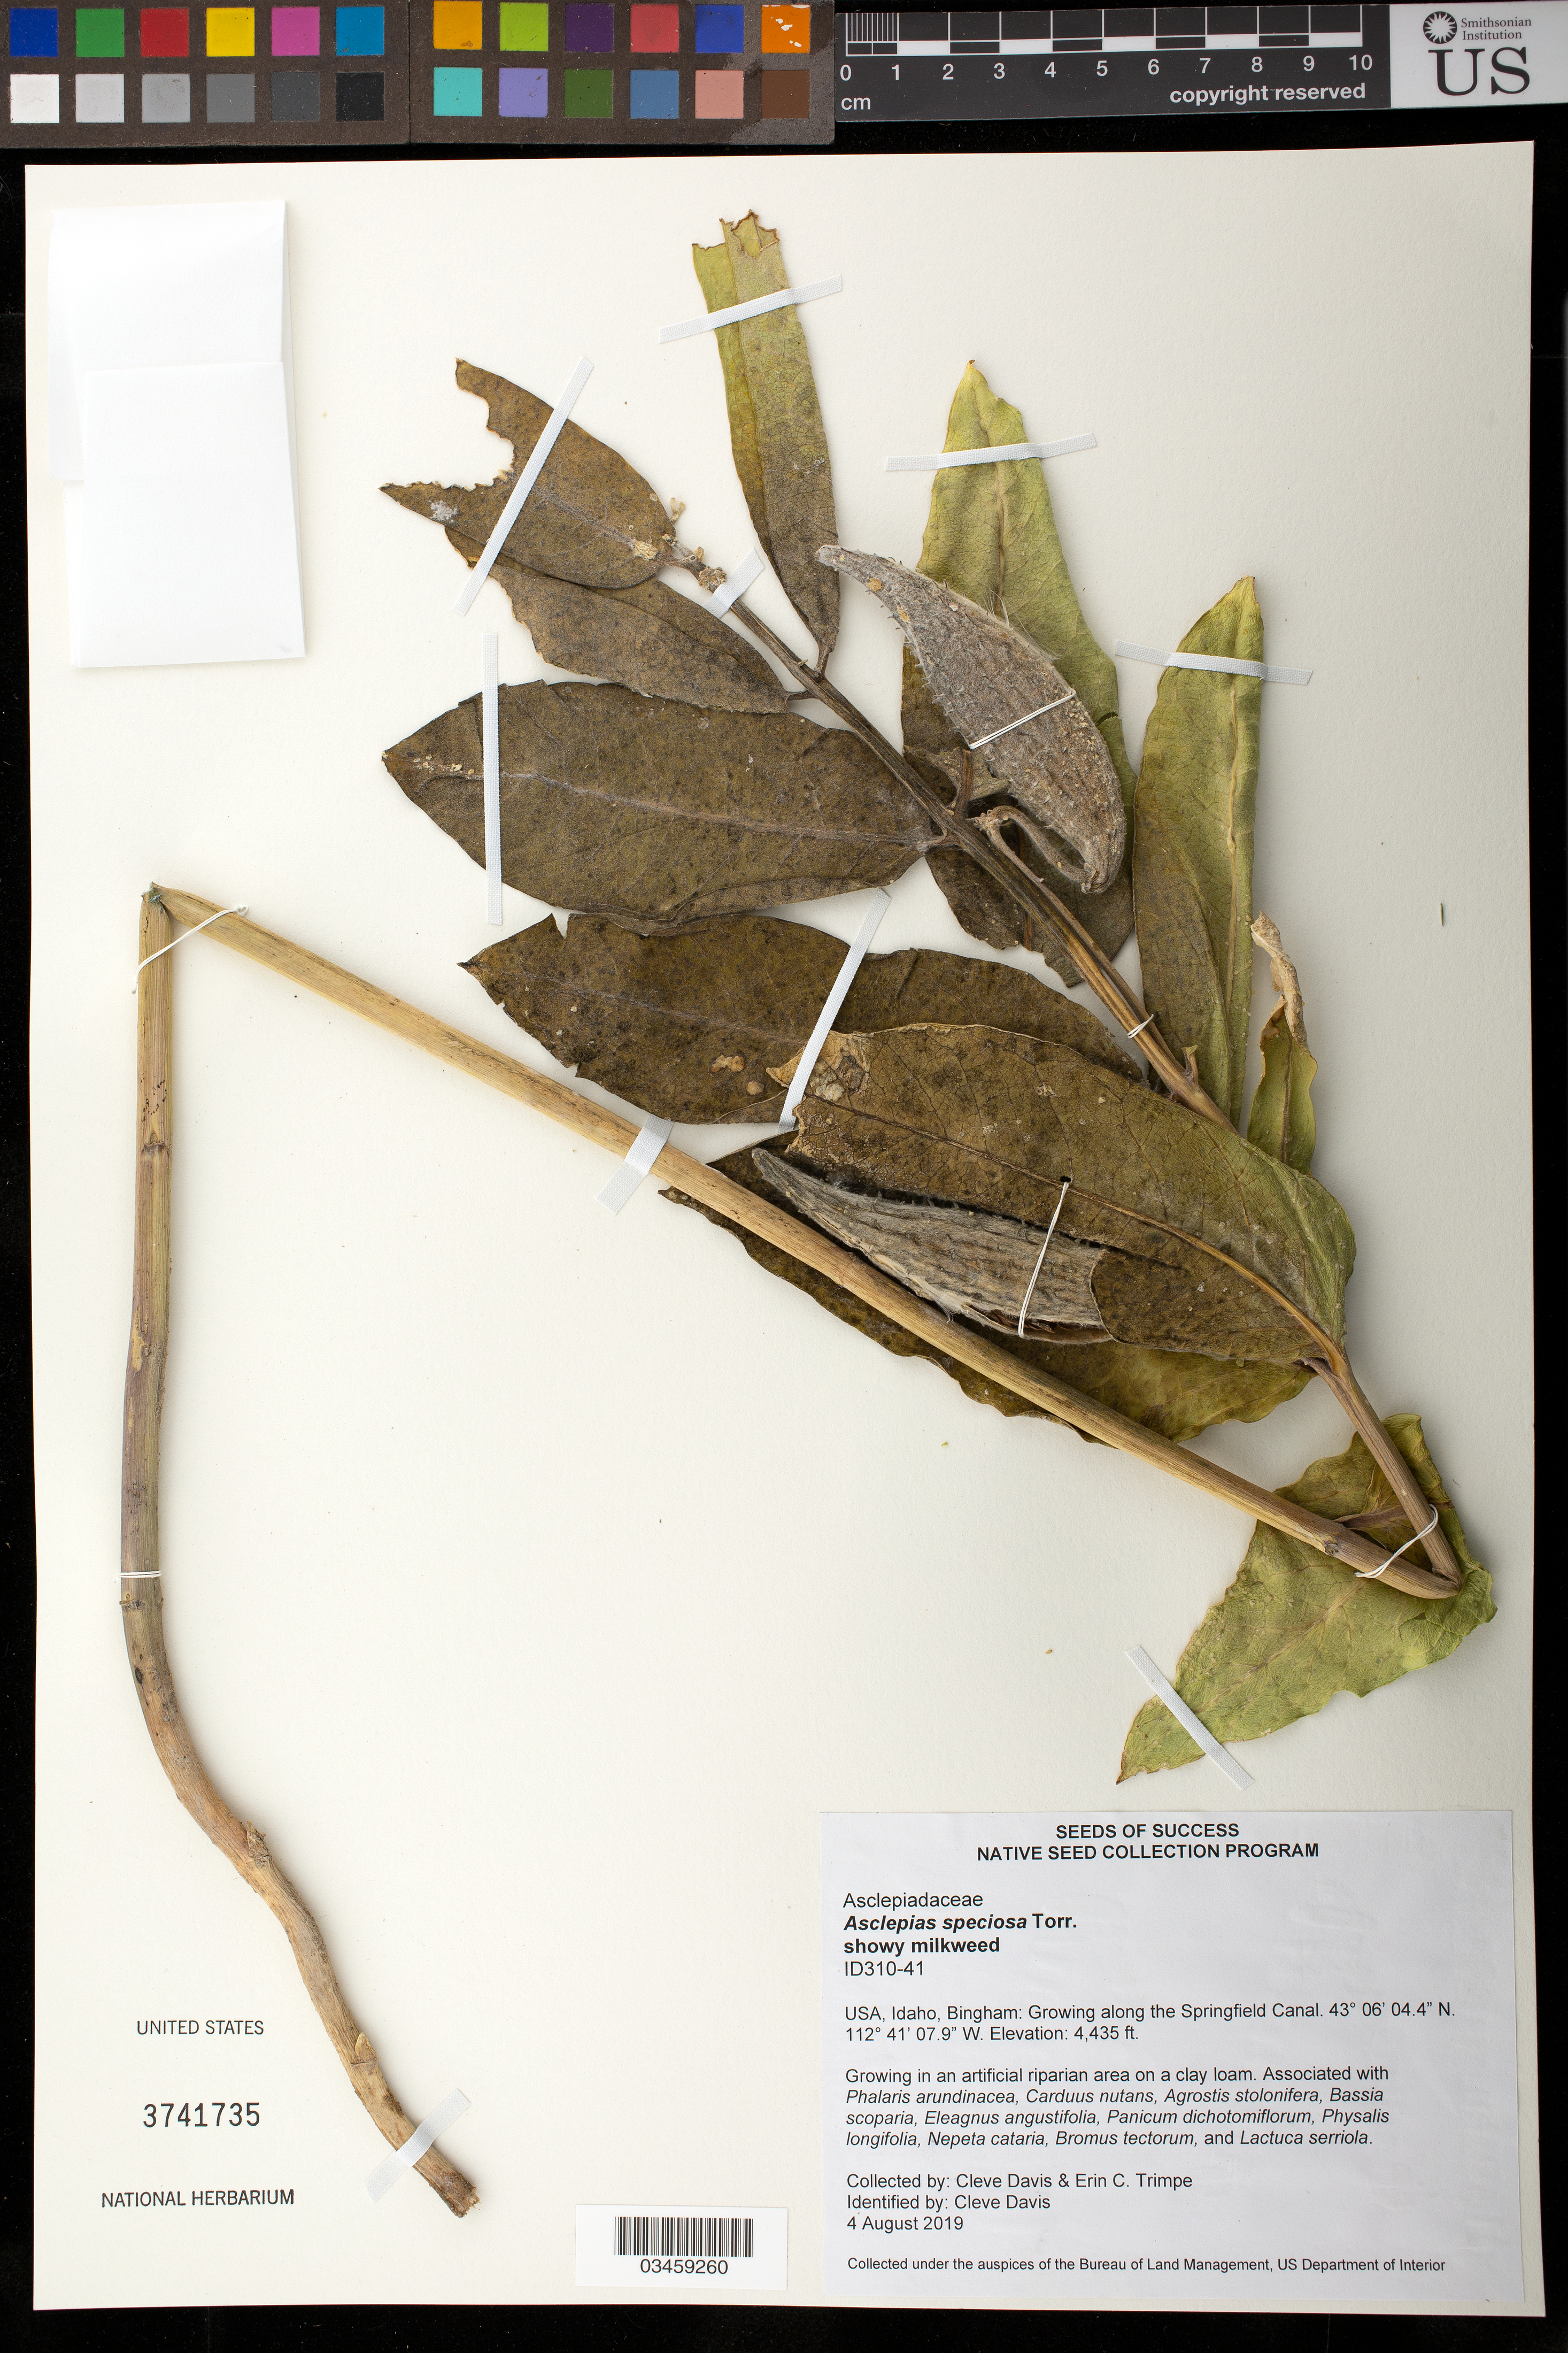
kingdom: Plantae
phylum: Tracheophyta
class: Magnoliopsida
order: Gentianales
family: Apocynaceae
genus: Asclepias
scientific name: Asclepias speciosa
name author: Torr.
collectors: C. Davis & E. Trimpe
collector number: IZD310-041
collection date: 2019-08-04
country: United States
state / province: Idaho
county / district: Bingham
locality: Along the Springfield Canal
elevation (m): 1352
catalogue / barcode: US 3741735